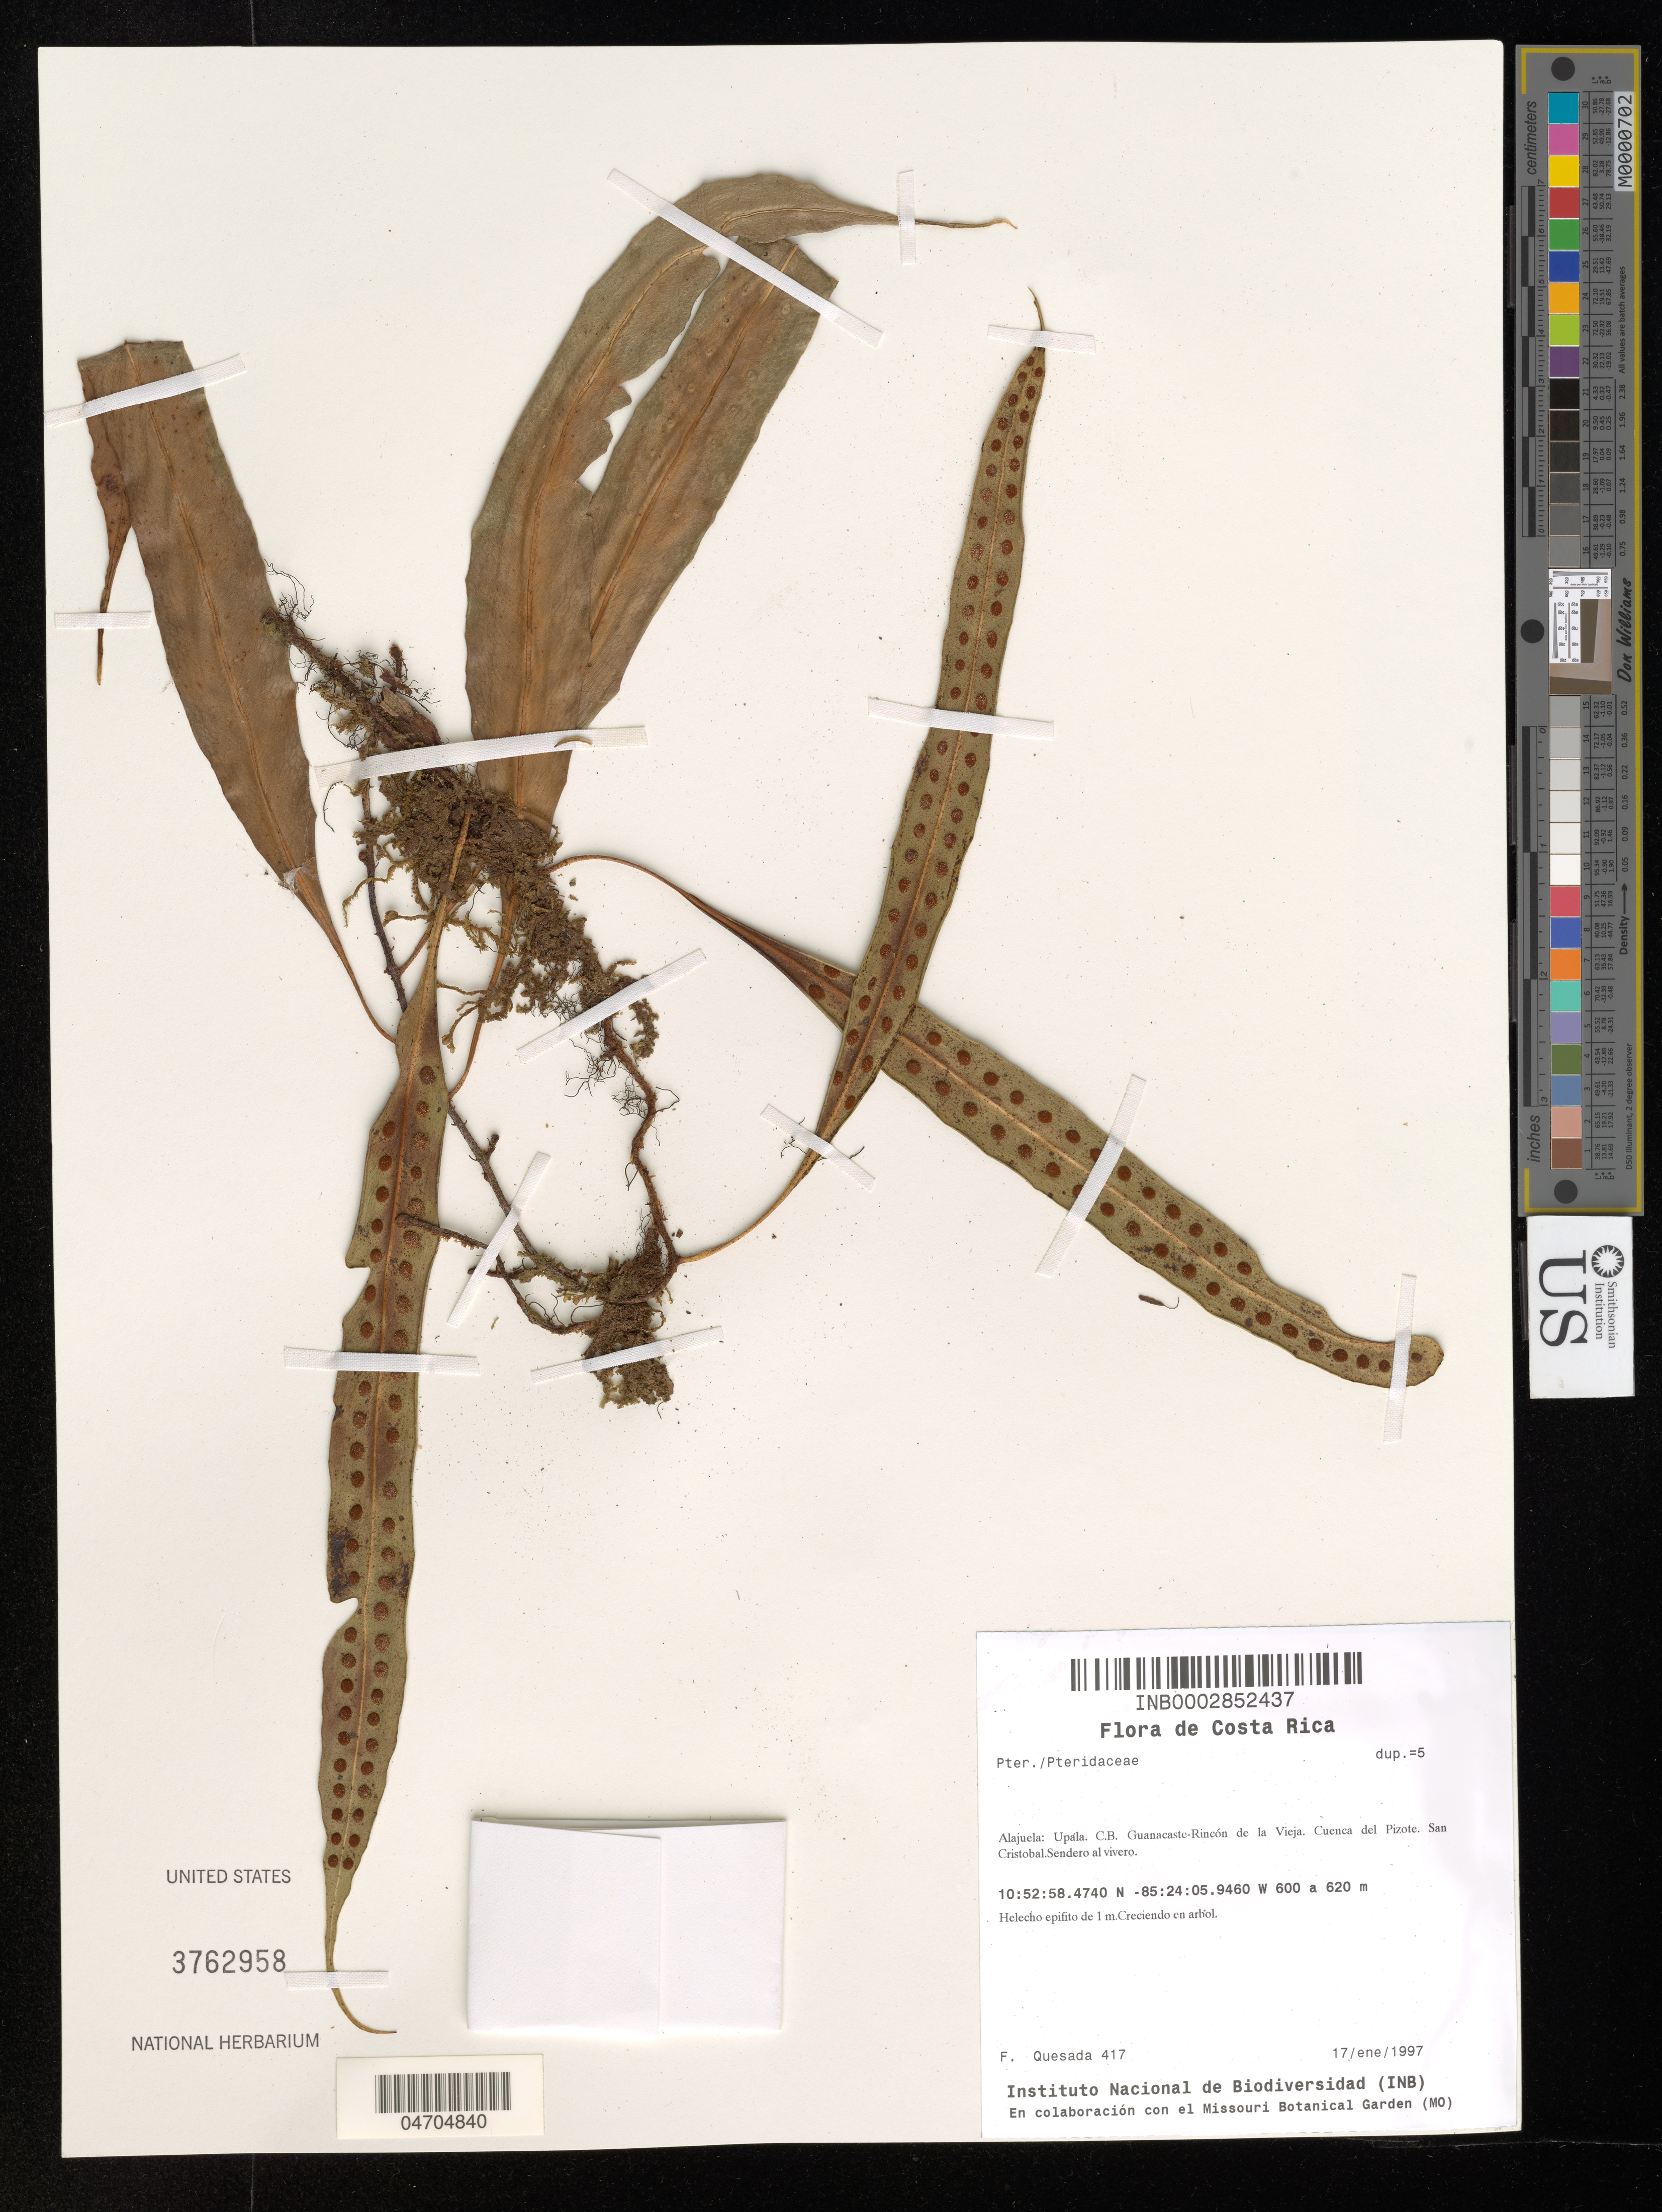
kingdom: Plantae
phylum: Tracheophyta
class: Polypodiopsida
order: Polypodiales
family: Pteridaceae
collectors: F. Quesada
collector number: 417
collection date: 1997-01-17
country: Costa Rica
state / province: Alajuela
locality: Upala. C. B. Guanacaste-Rincón de la Vieja. Cuenca del Pizote. San Cristobal. Sendero al vivero.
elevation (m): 600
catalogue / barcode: US 3762958